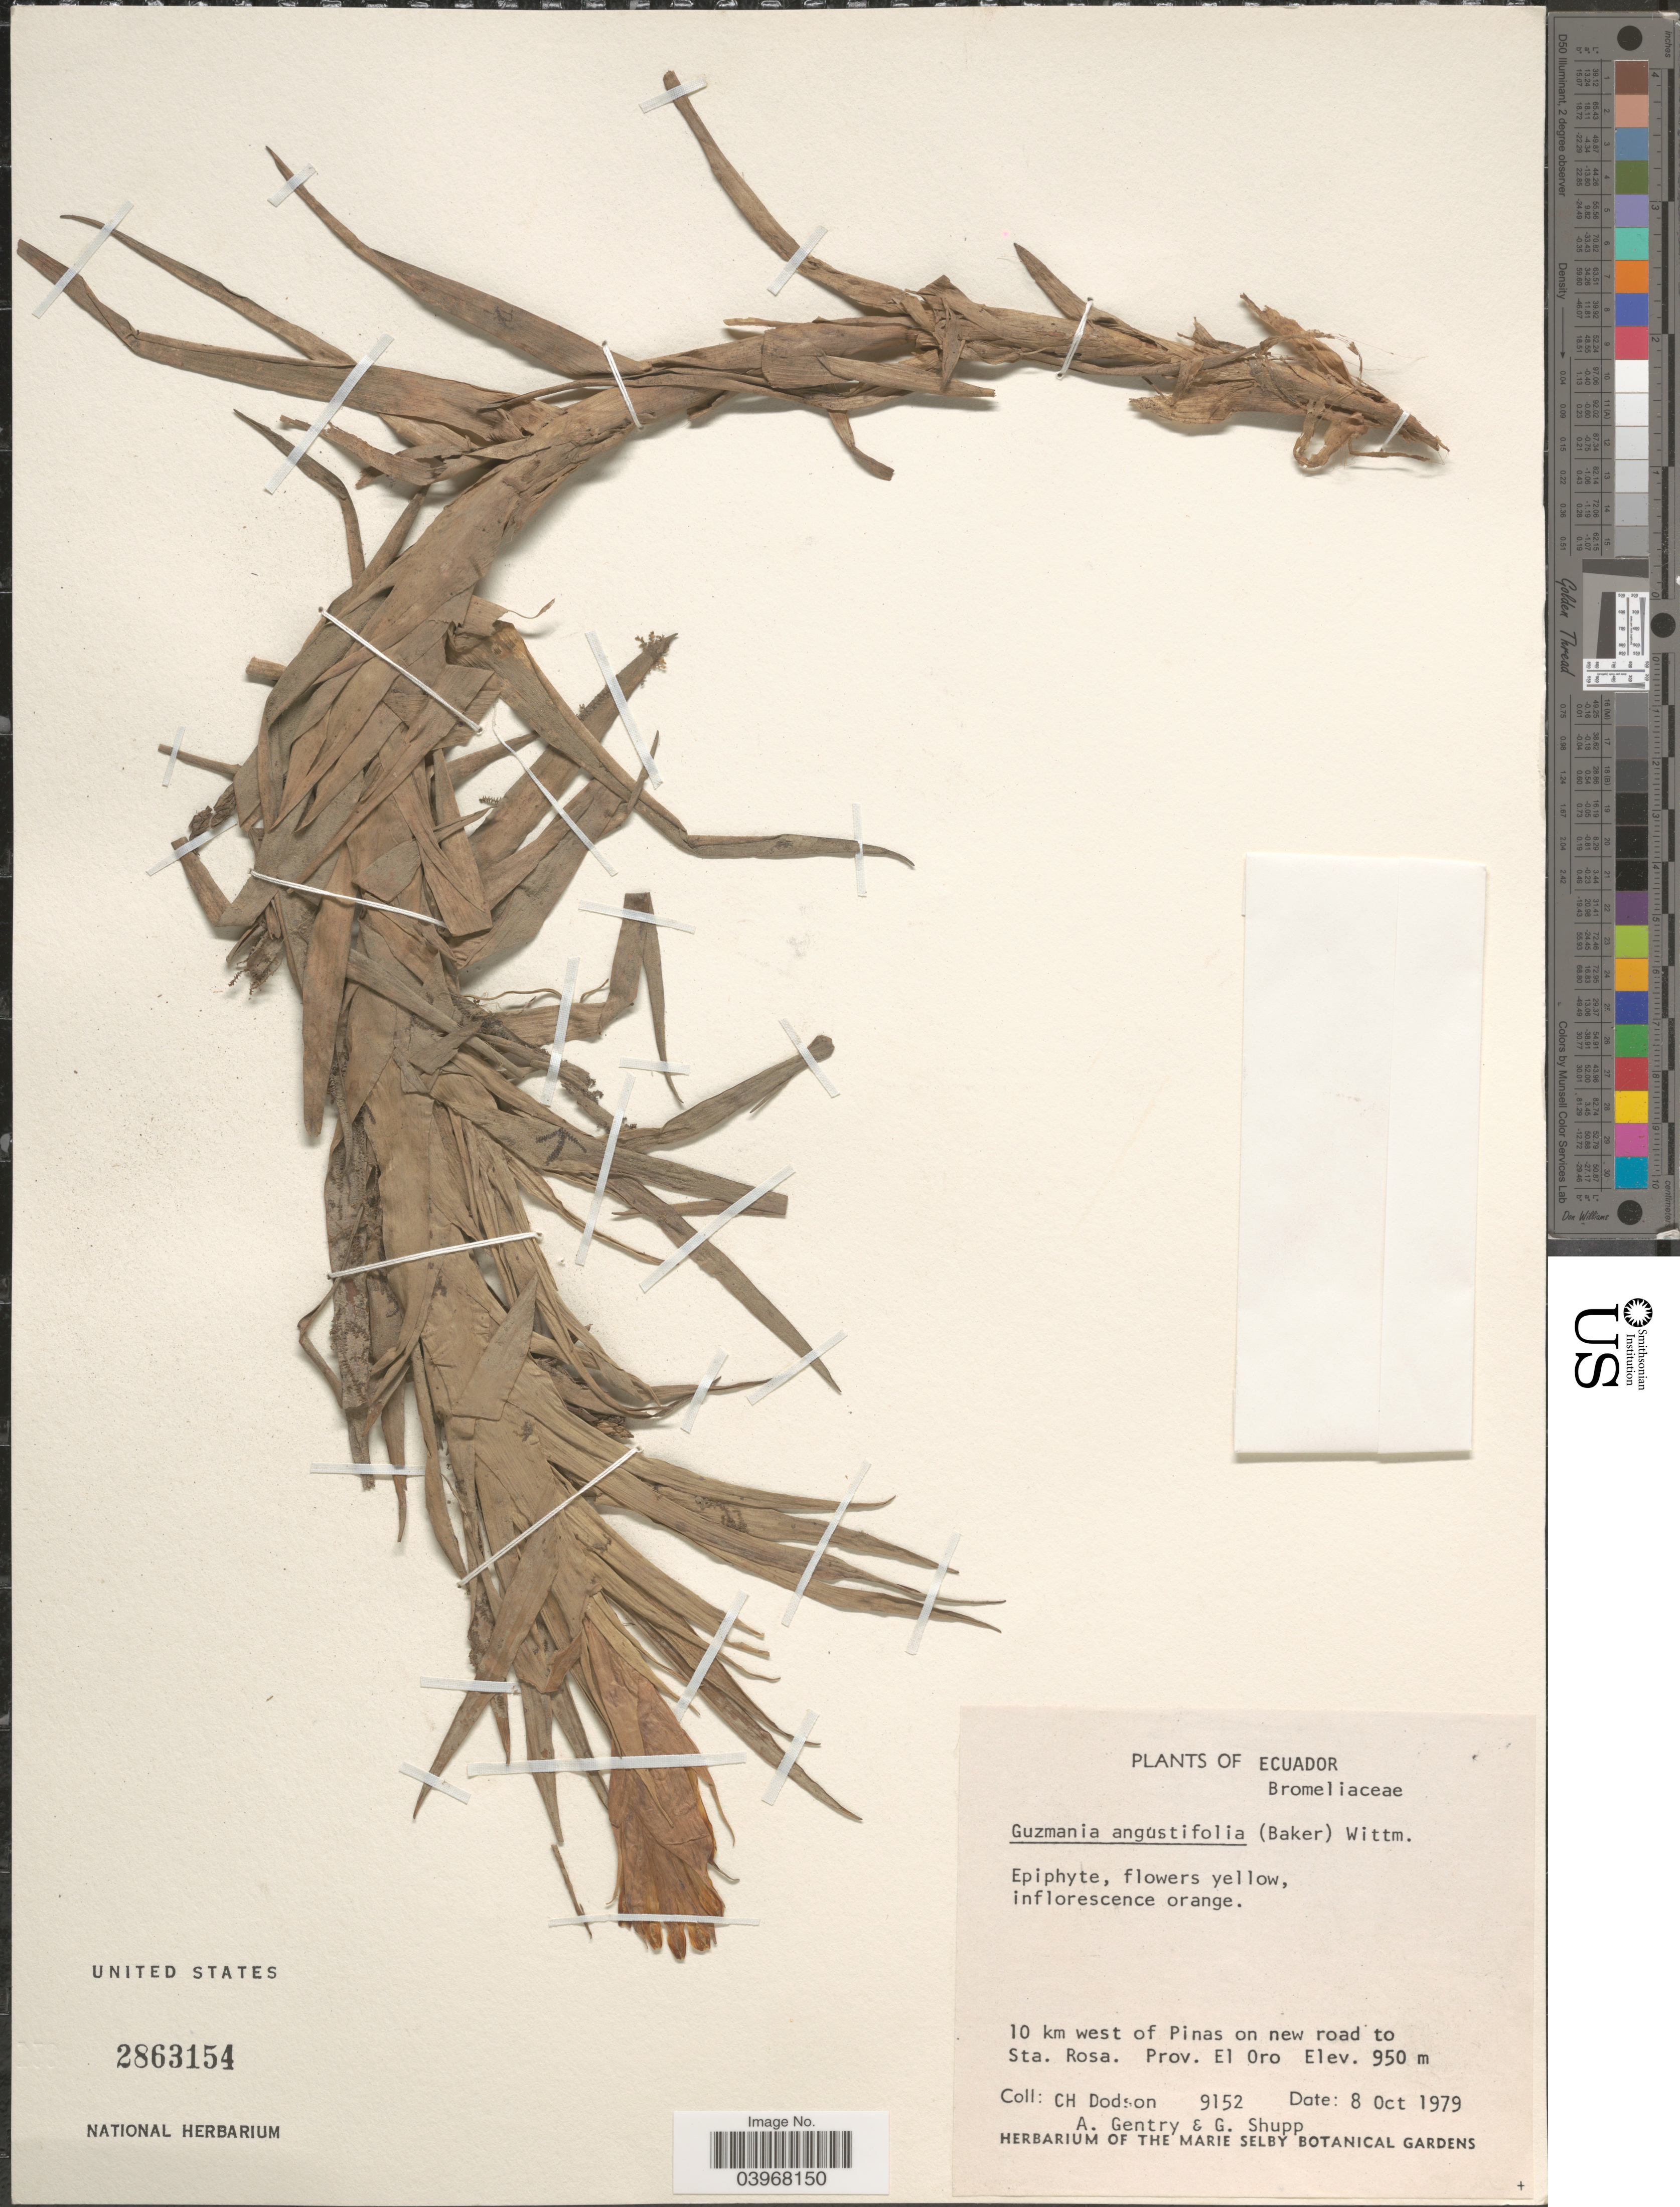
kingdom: Plantae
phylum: Tracheophyta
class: Liliopsida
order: Poales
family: Bromeliaceae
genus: Guzmania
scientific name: Guzmania angustifolia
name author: (Baker) Wittm.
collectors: C. H. Dodson, A. H. Gentry & G. Shupp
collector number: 9152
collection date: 1979-10-08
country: Ecuador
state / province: El Oro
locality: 10 km west of Pinas on new road to Sta. Rosa.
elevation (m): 950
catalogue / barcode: US 2863154